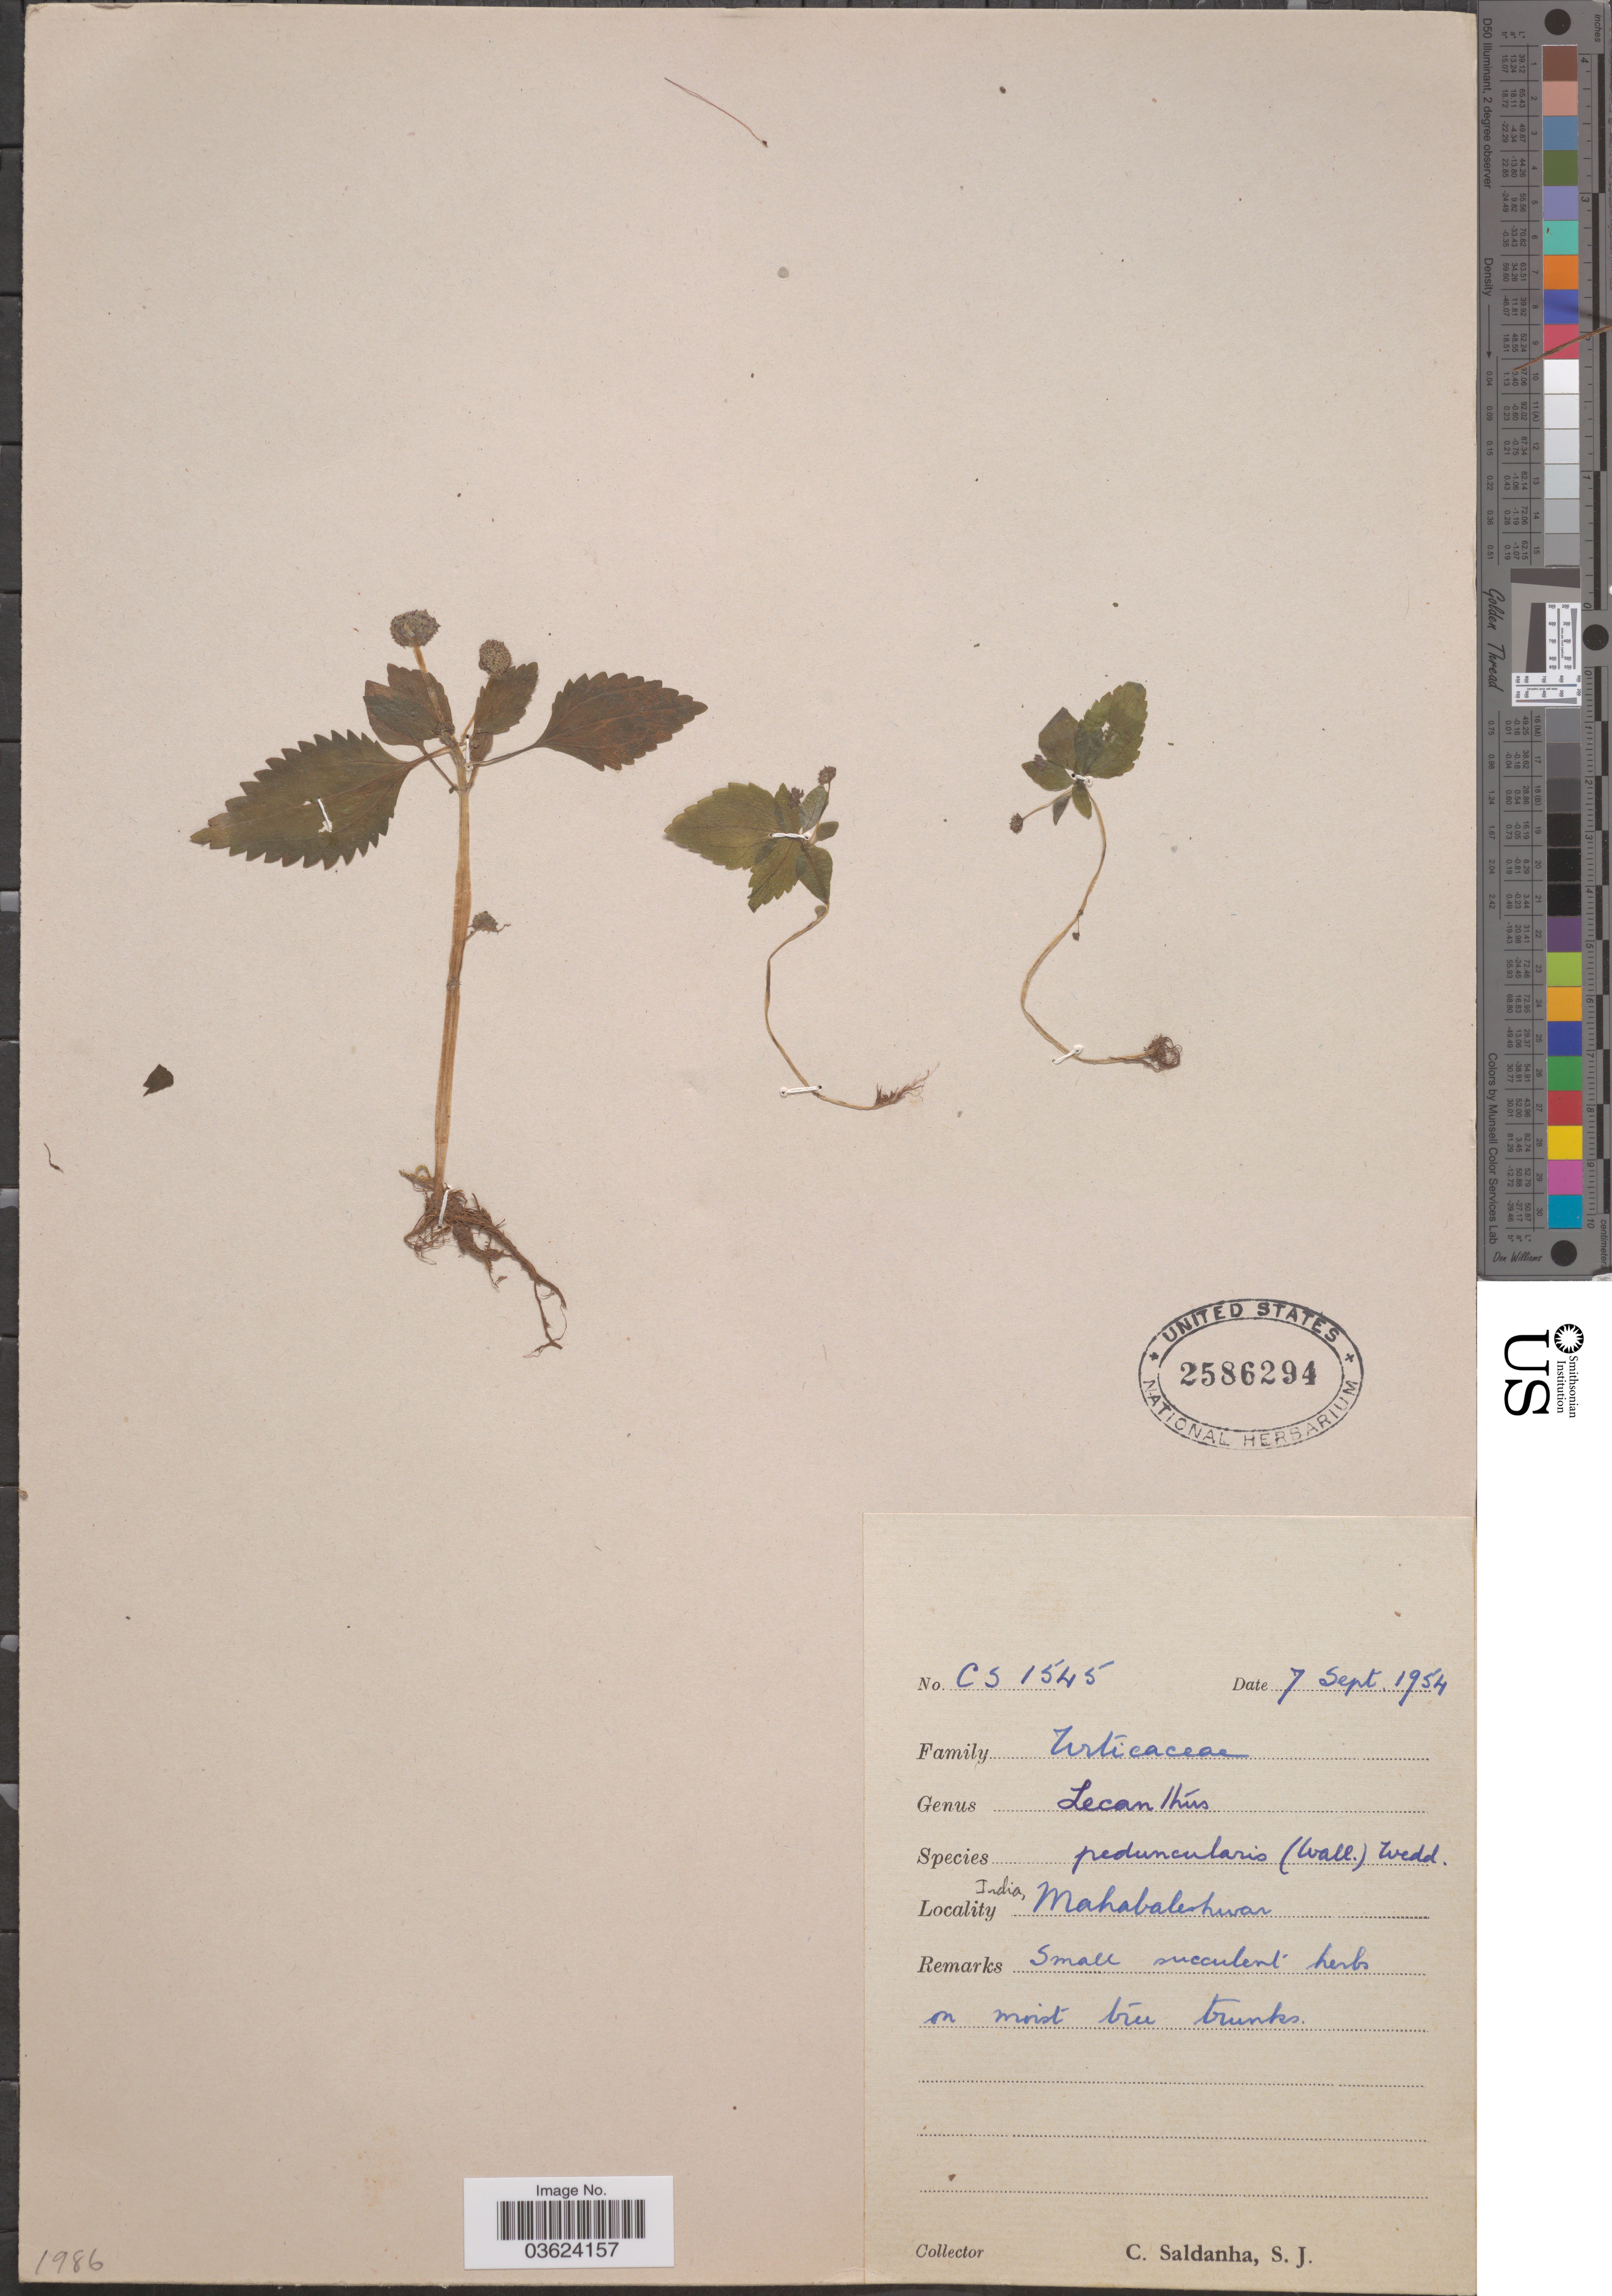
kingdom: Plantae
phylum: Tracheophyta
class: Magnoliopsida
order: Rosales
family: Urticaceae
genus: Lecanthus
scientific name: Lecanthus peduncularis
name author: (Wall. ex Royle) Wedd.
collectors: C. Saldanha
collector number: CS1545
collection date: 1954-09-07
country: India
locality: Mahabaleshwar.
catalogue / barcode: US 2586294